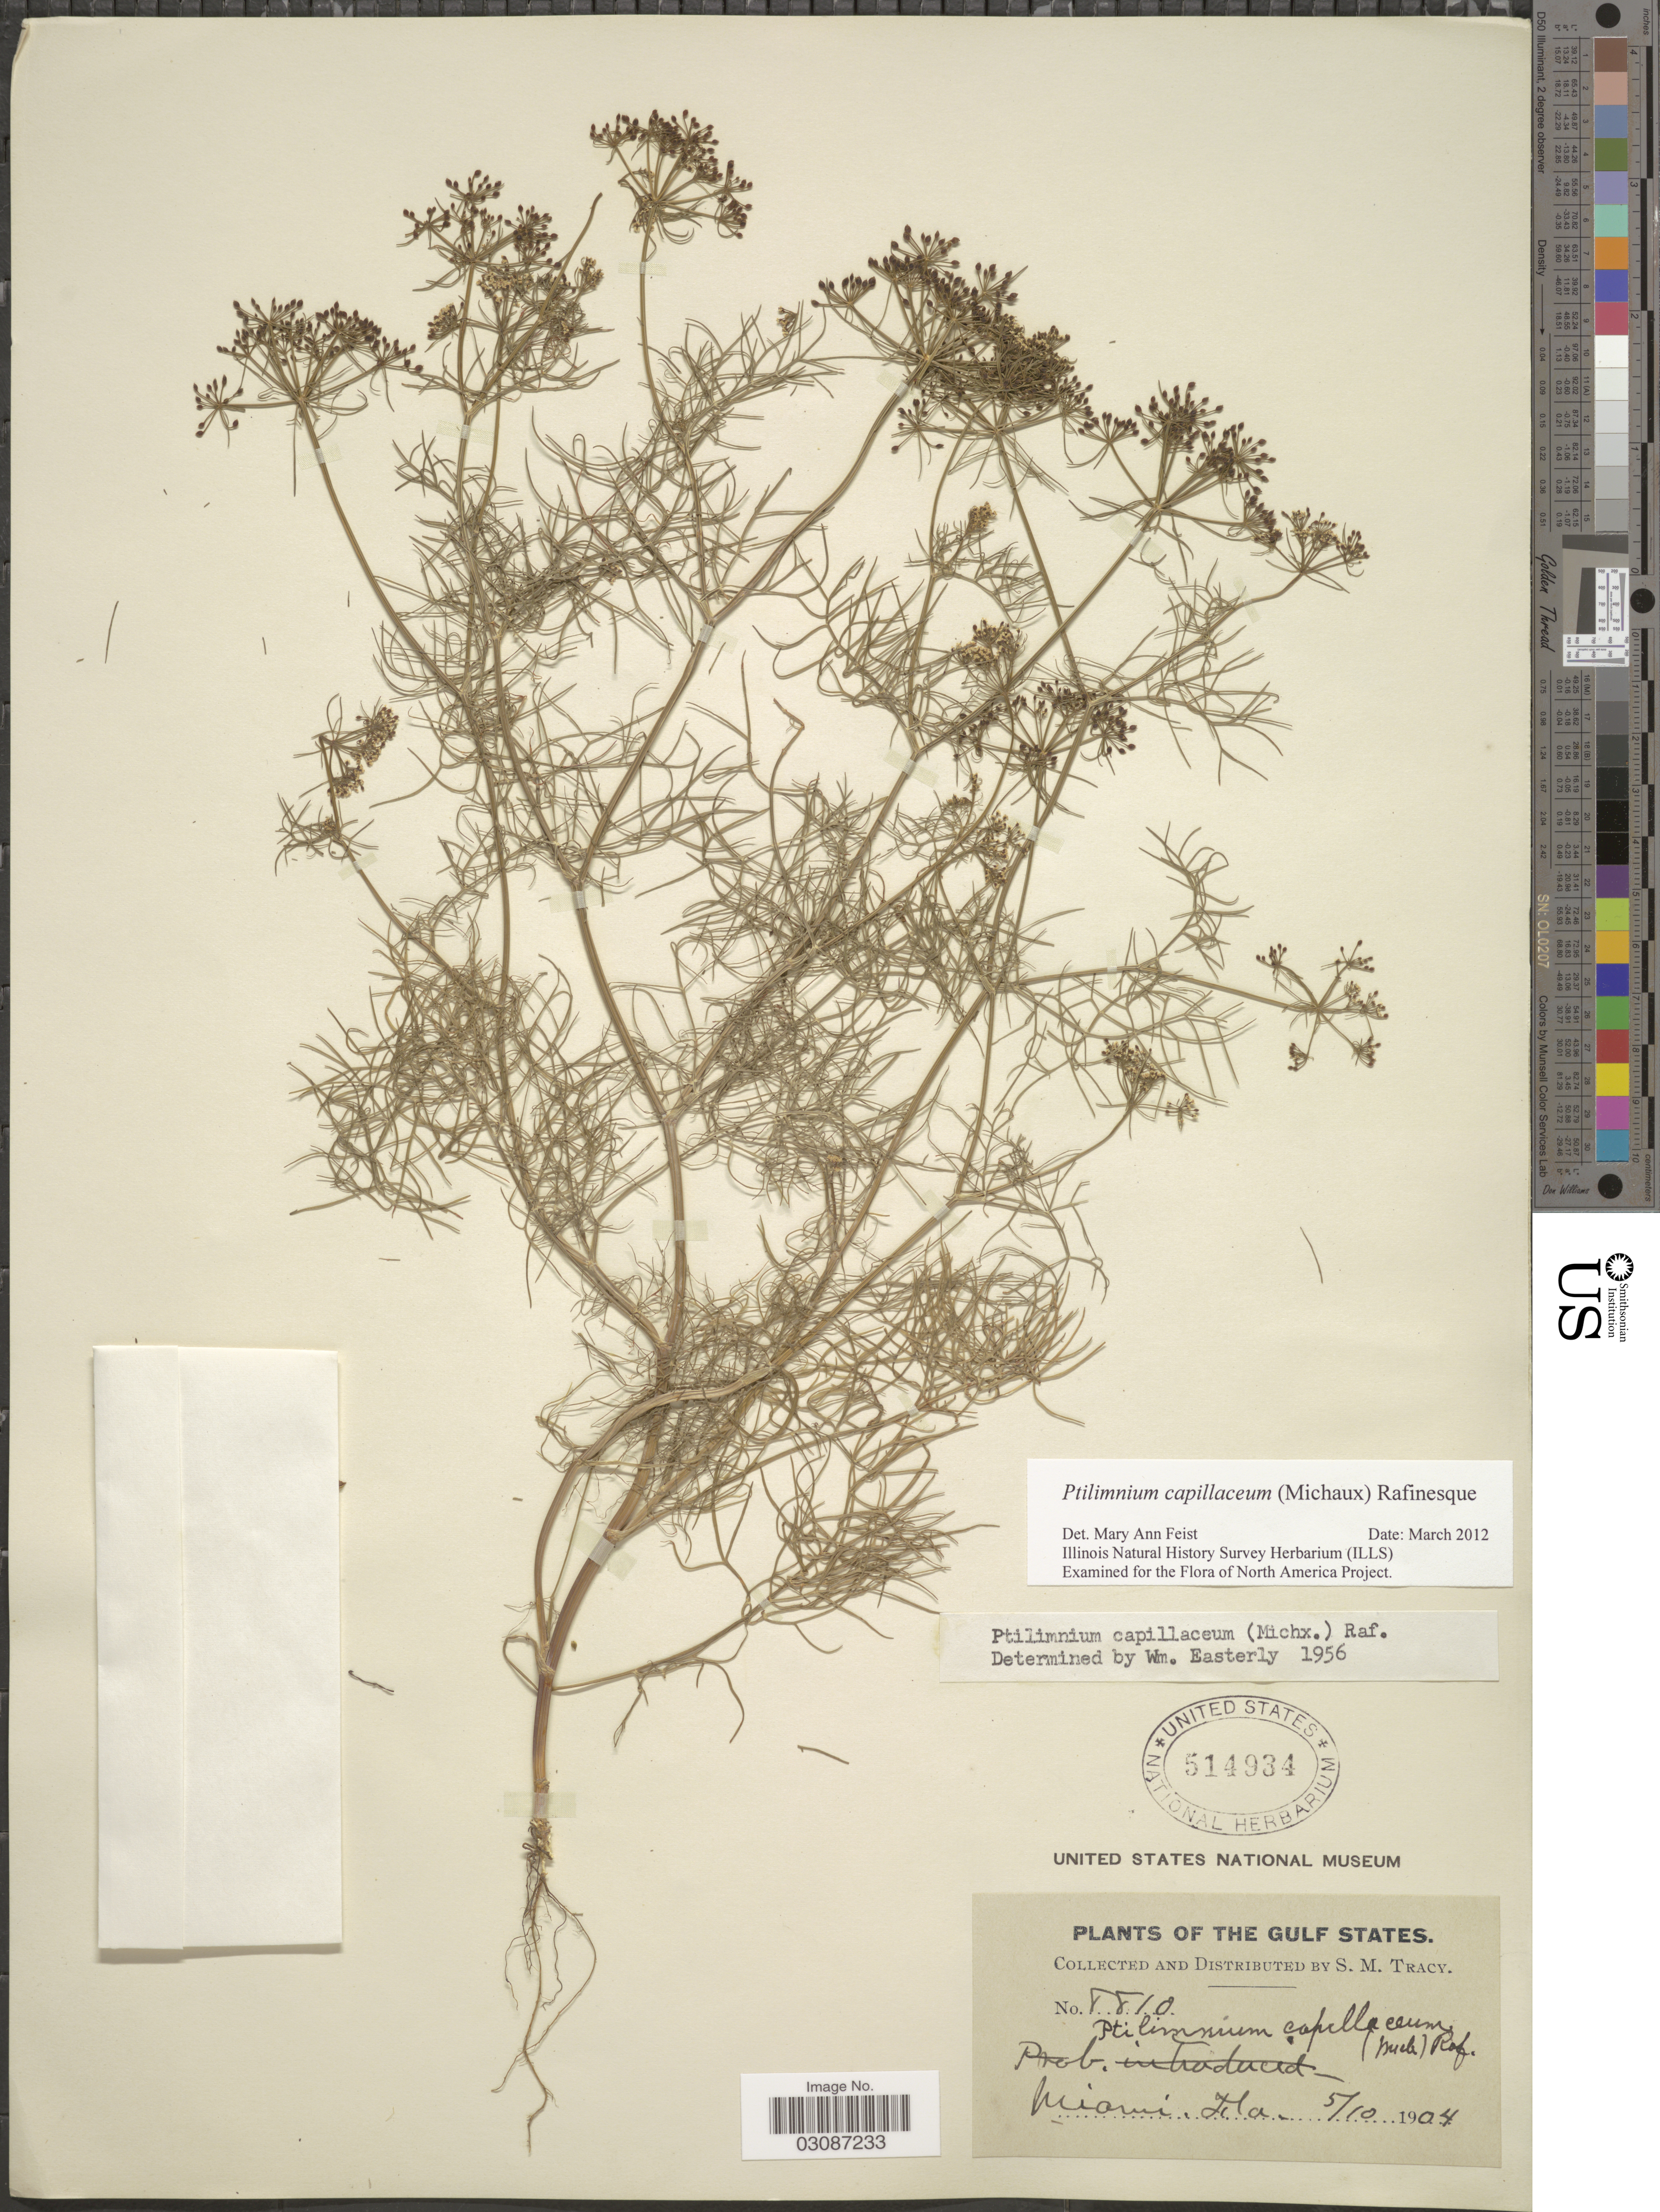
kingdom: Plantae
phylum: Tracheophyta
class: Magnoliopsida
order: Apiales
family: Apiaceae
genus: Ptilimnium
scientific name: Ptilimnium capillaceum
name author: (Michx.) Raf.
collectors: S. M. Tracy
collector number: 8810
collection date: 1904-05-10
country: United States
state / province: Florida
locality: The Gulf States. Miami.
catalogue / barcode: US 514934